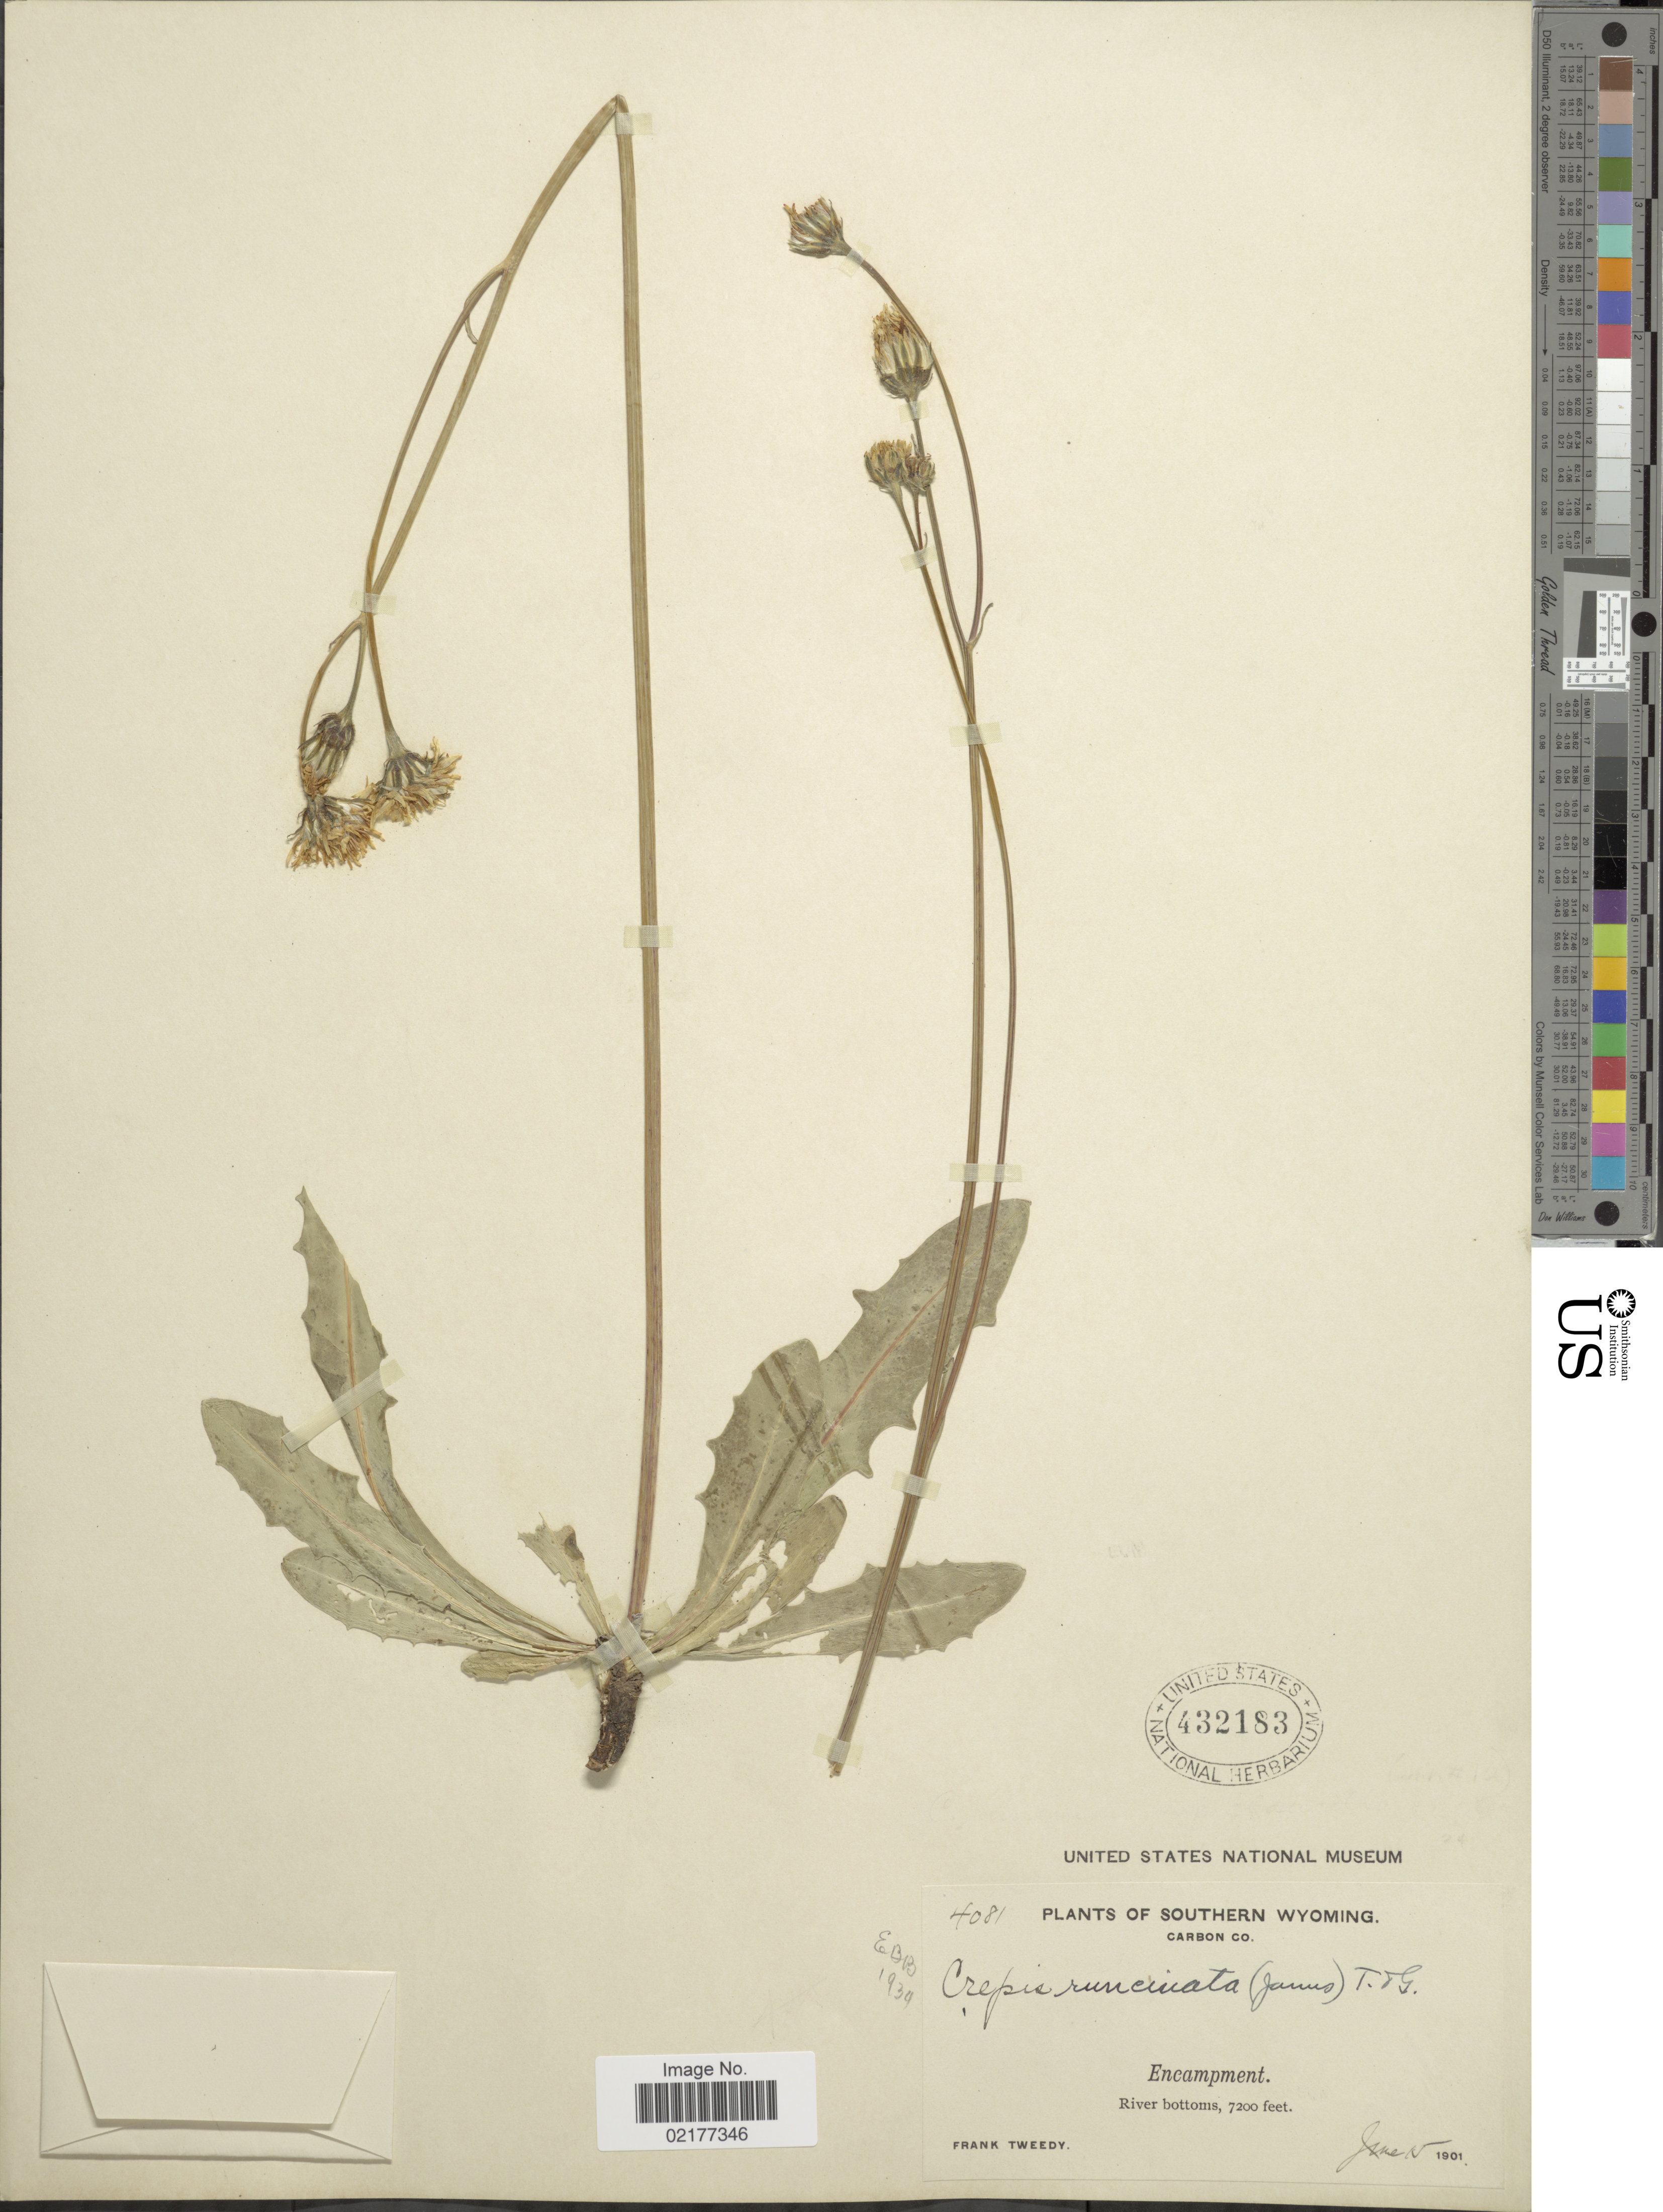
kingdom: Plantae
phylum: Tracheophyta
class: Magnoliopsida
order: Asterales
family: Asteraceae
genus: Crepis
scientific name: Crepis runcinata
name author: Torr. & A. Gray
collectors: F. Tweedy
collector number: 4081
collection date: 1901-06-15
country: United States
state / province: Wyoming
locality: Southern Wyoming, Carbon Co., Encampment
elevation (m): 2195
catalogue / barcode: US 432183